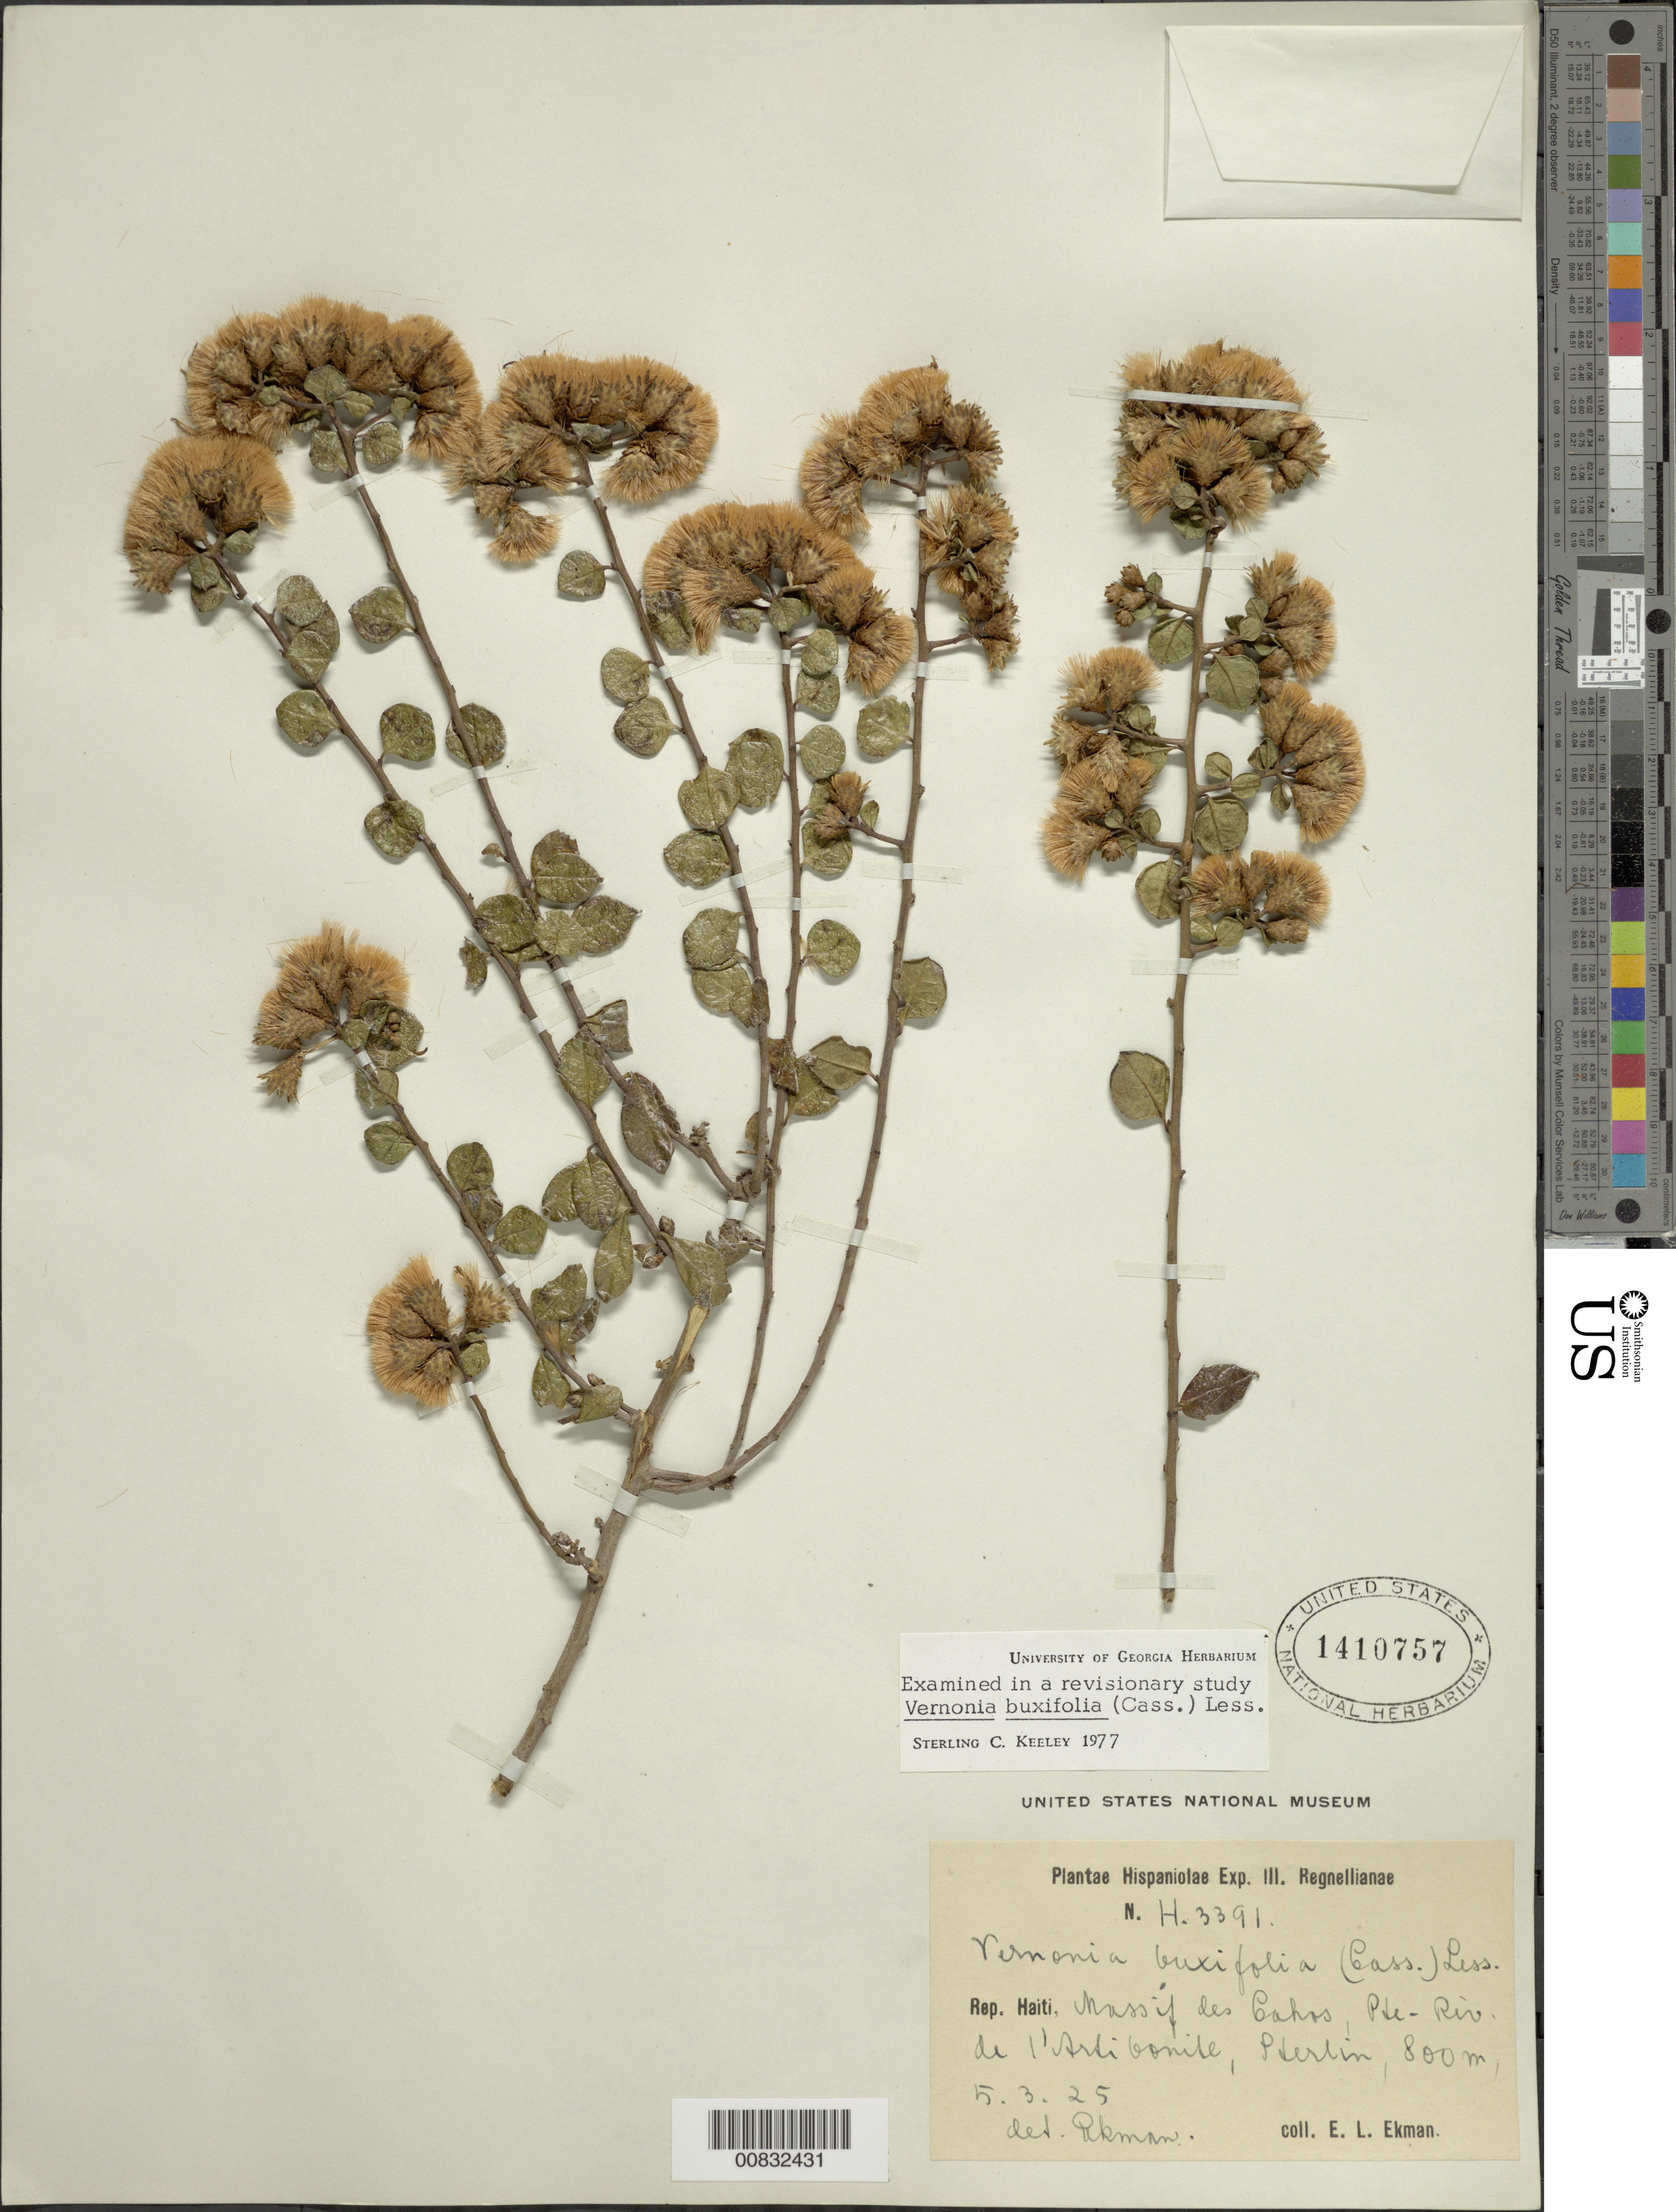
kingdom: Plantae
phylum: Tracheophyta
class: Magnoliopsida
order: Asterales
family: Asteraceae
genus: Vernonanthura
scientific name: Vernonanthura buxifolia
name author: (Less.) H. Rob.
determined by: Keeley, S. C.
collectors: E. L. Ekman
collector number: H 3391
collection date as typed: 05 Mar 1925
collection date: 1925-03-05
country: Haiti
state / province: Artibonite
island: Hispaniola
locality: Massif des Cahos, Pte-Riv. De l'Artibonite, Sterlin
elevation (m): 800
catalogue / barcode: US 1410757